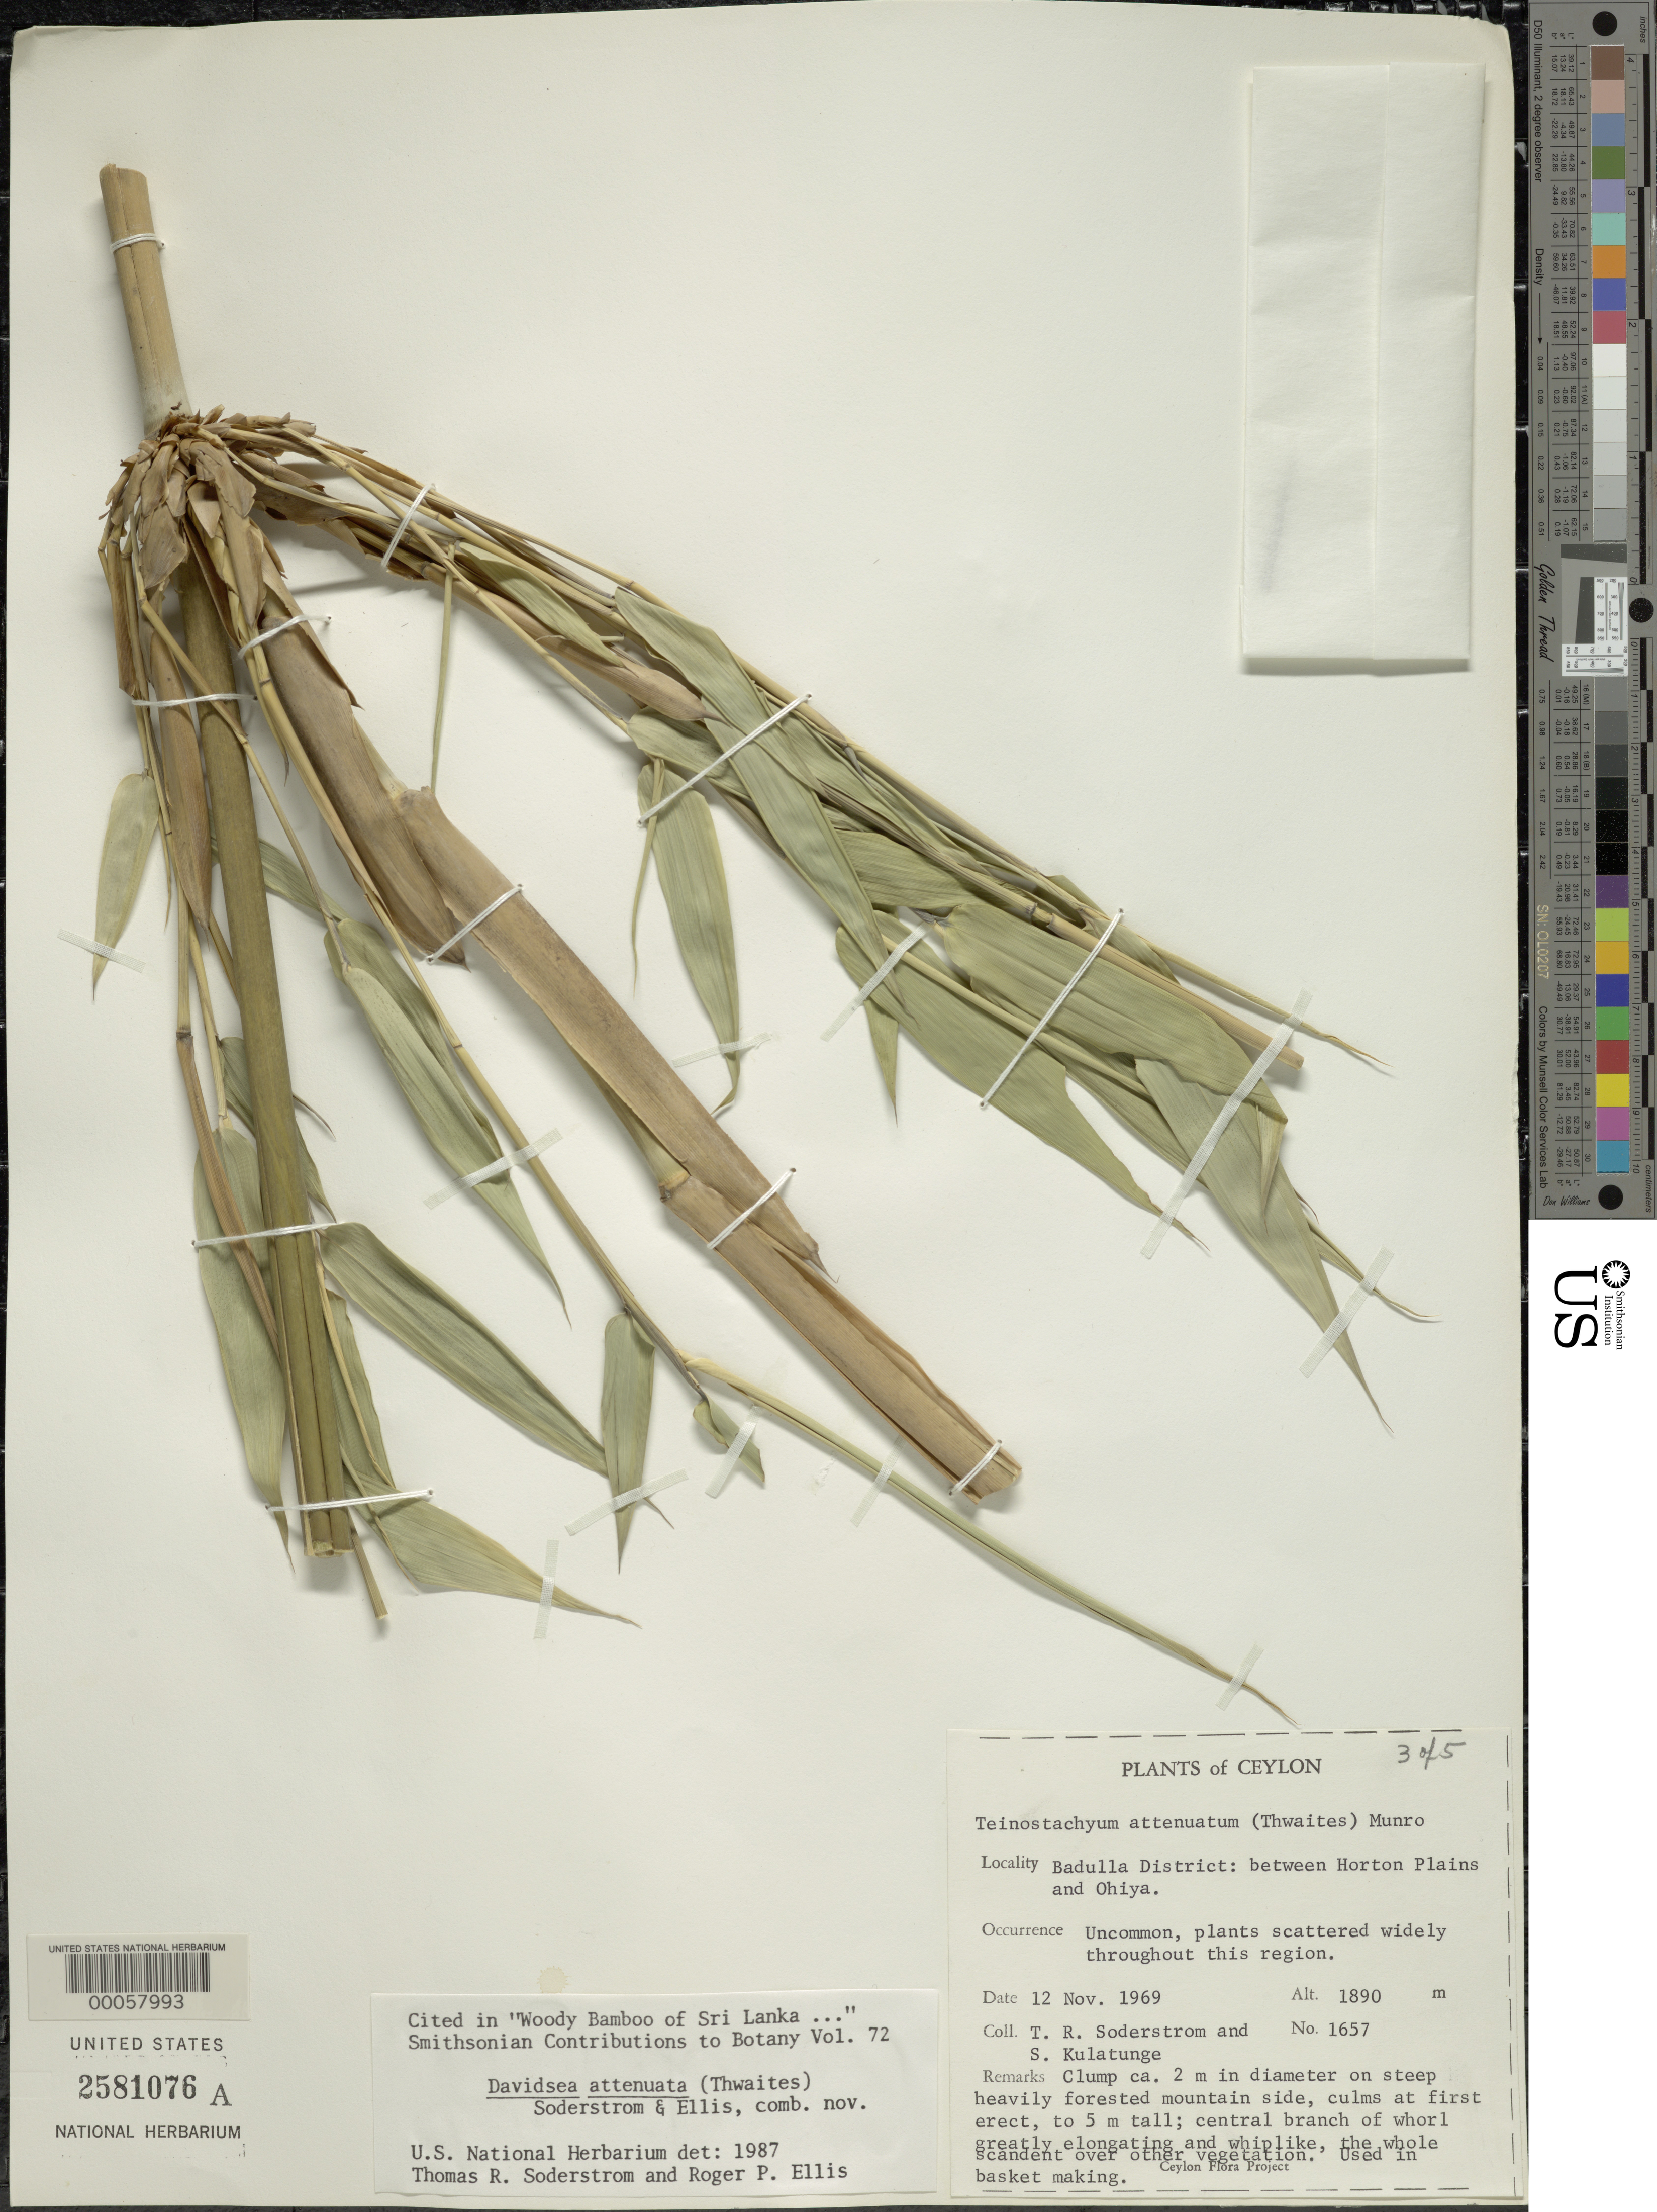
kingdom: Plantae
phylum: Tracheophyta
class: Liliopsida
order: Poales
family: Poaceae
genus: Davidsea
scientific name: Davidsea attenuata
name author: (Thwaites) Soderstr. & R.P. Ellis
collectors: T. R. Soderstrom & S. Kulatunge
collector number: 1657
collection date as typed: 12 Nov 1969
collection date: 1969-11-12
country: Sri Lanka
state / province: Uva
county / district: Badulla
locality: Between horton plains and ohiya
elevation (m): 1890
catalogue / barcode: US 2581076A